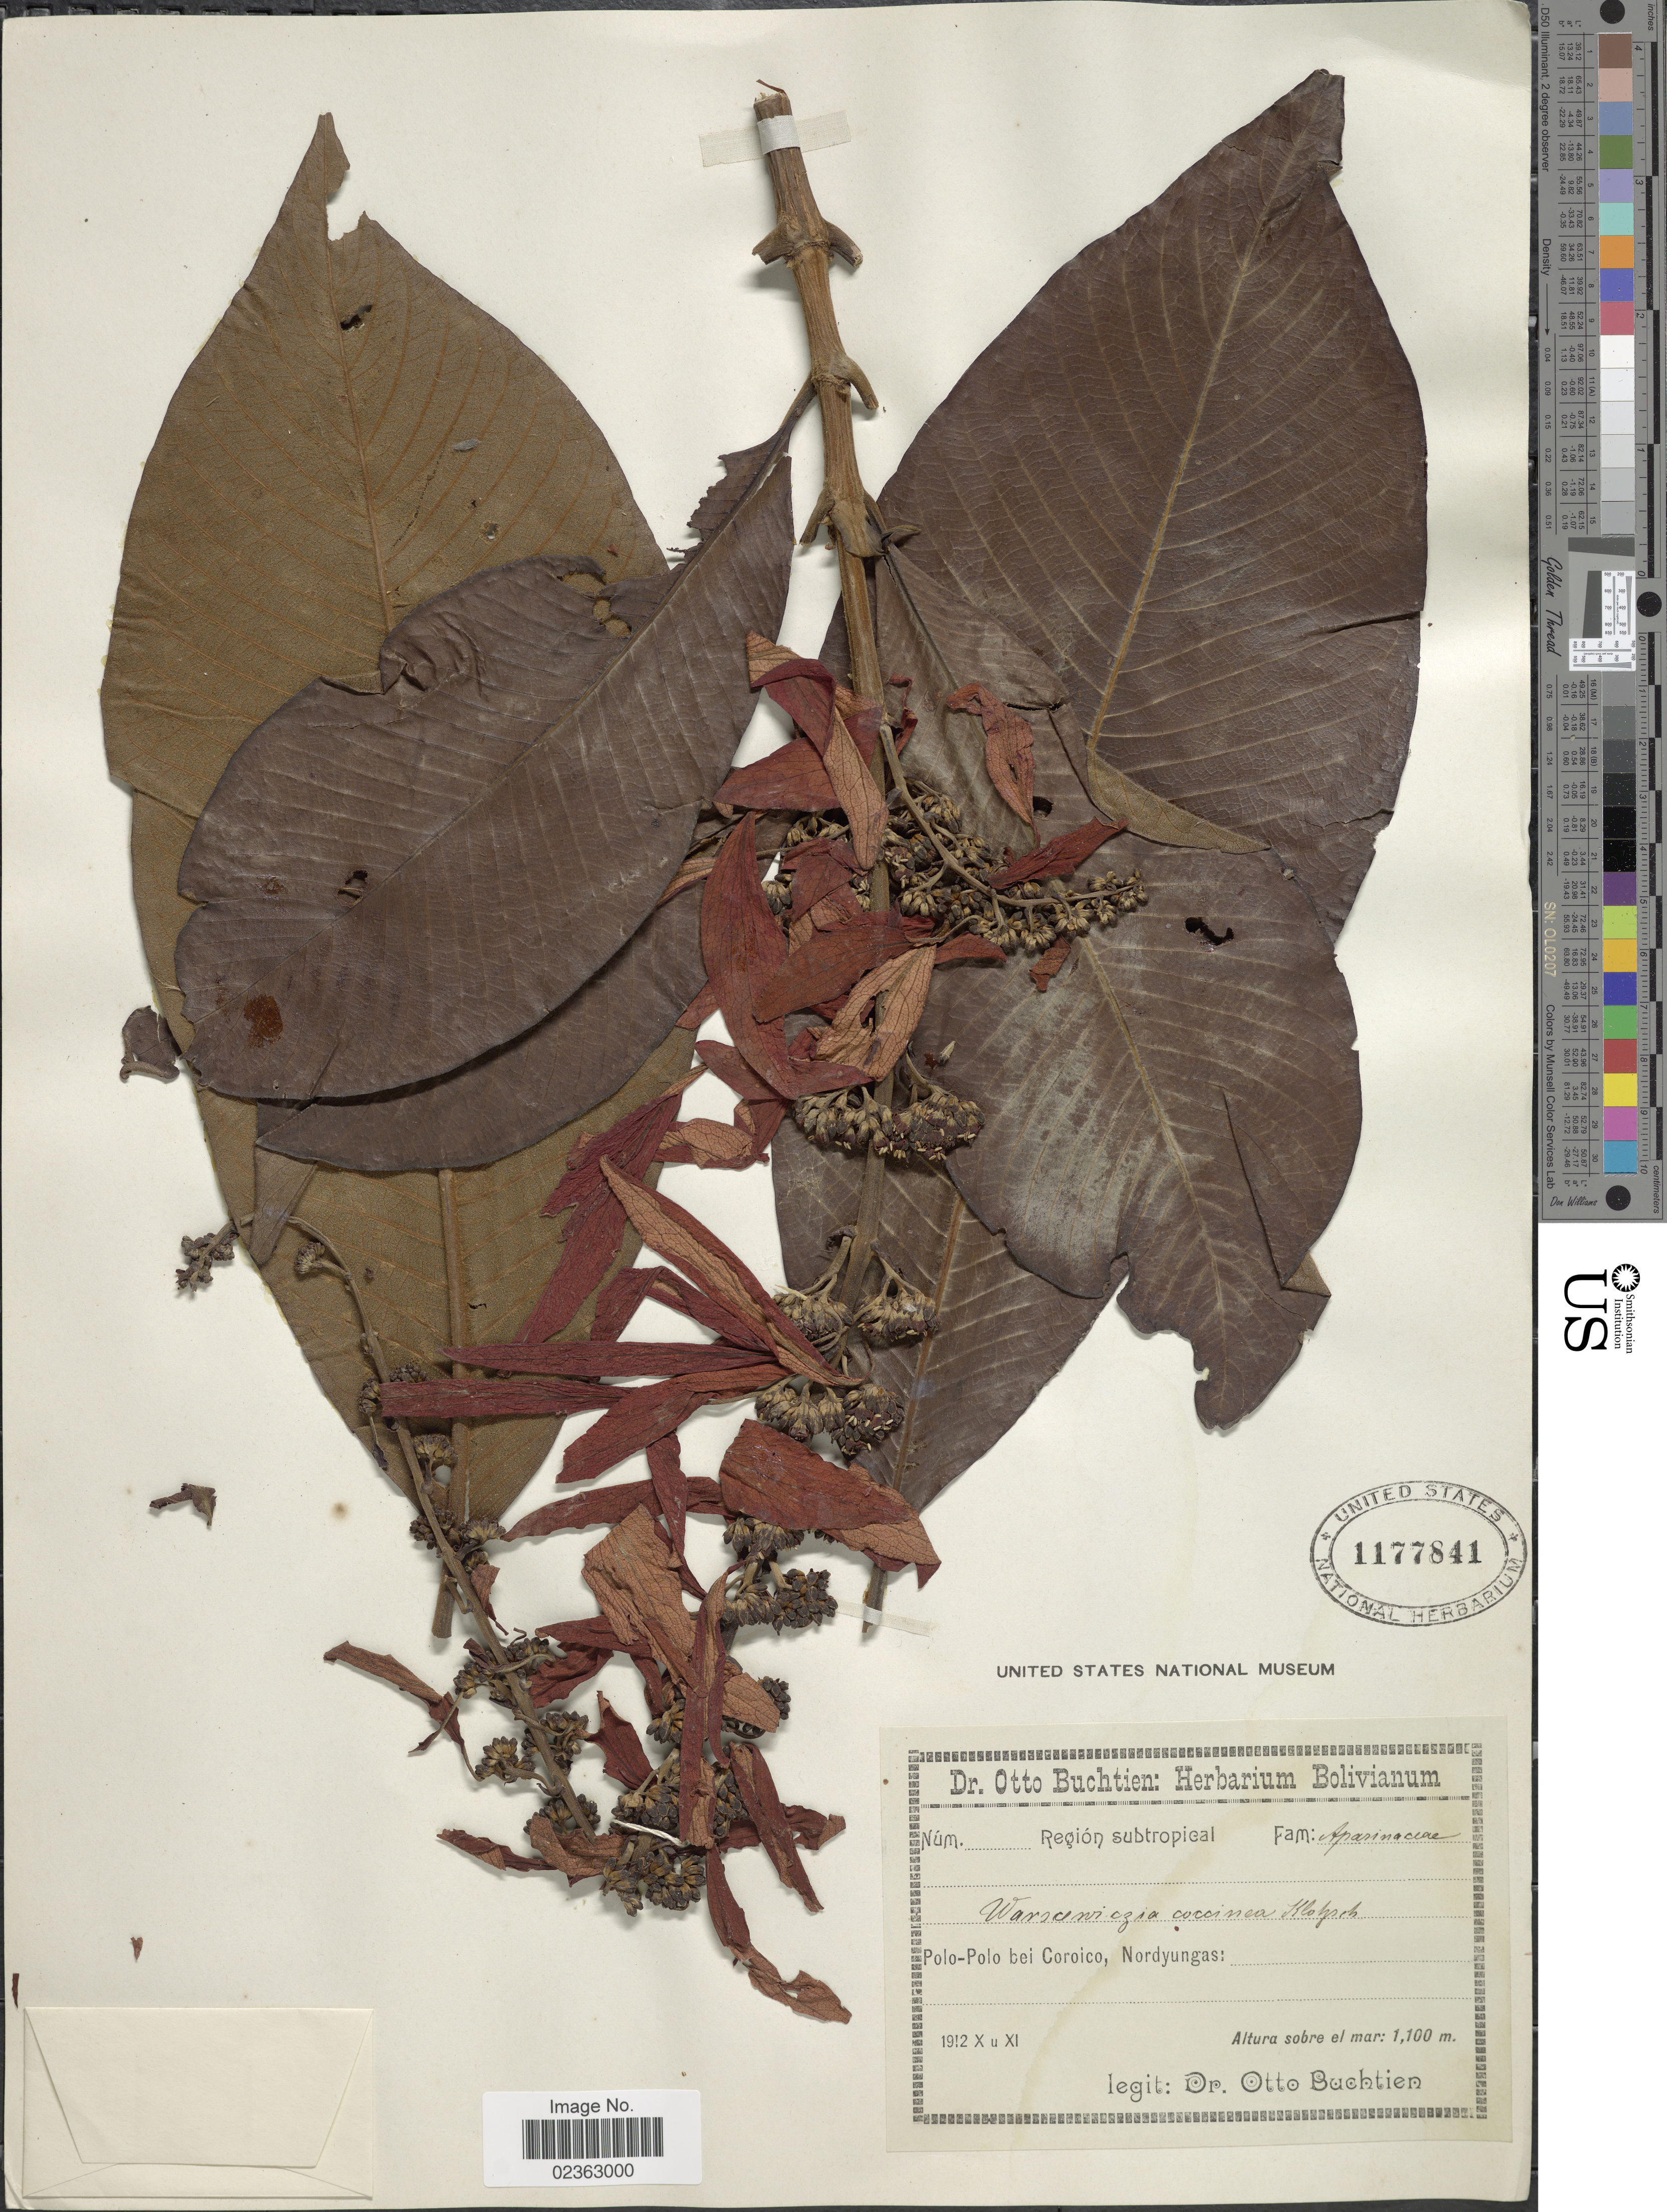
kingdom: Plantae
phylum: Tracheophyta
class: Magnoliopsida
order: Gentianales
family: Rubiaceae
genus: Warszewiczia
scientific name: Warszewiczia coccinea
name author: (Vahl) Klotzsch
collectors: O. Buchtien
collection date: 1912-10/1912-11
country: Bolivia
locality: Polo-polo bei Coroico, Nordyungas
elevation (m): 1100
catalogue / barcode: US 1177841